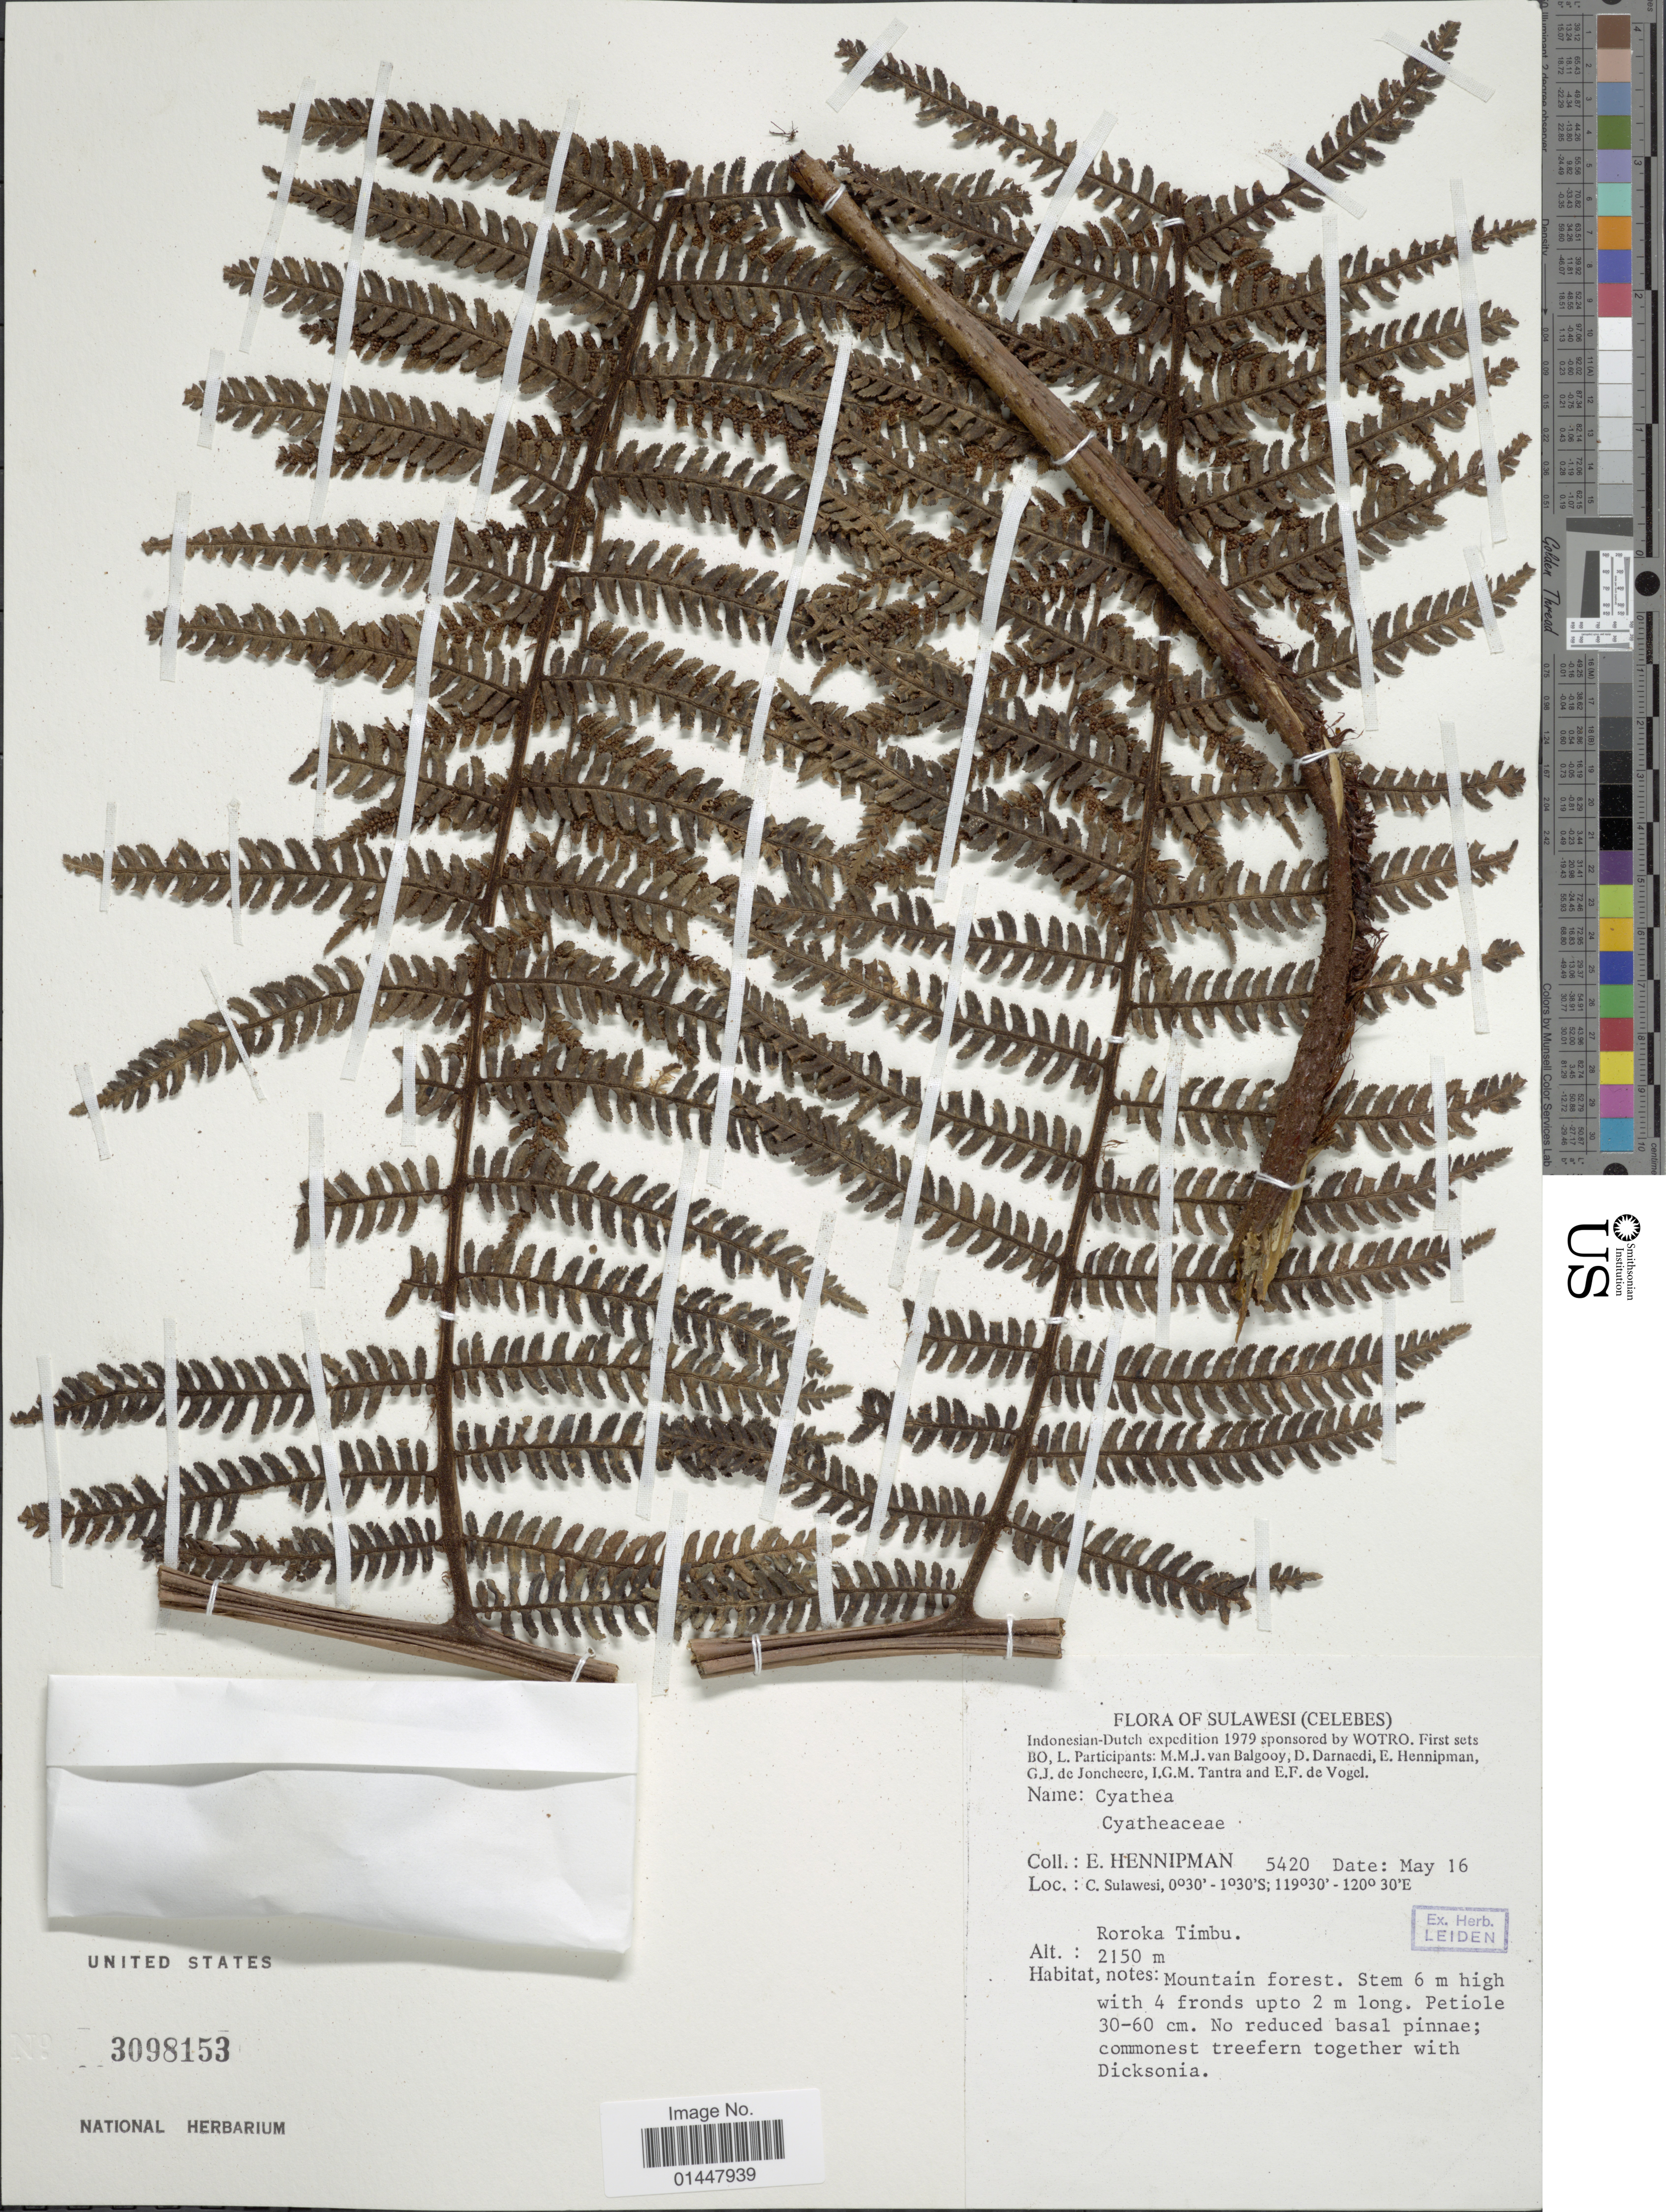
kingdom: Plantae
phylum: Tracheophyta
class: Polypodiopsida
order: Cyatheales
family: Cyatheaceae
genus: Sphaeropteris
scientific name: Sphaeropteris sp.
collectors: E. Hennipman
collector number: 5420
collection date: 1979-05-16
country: Indonesia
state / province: Sulawesi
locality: Sulawesi (Celebes): C.Sulawesi Roroka Timbu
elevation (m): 2150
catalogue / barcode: US 3098153